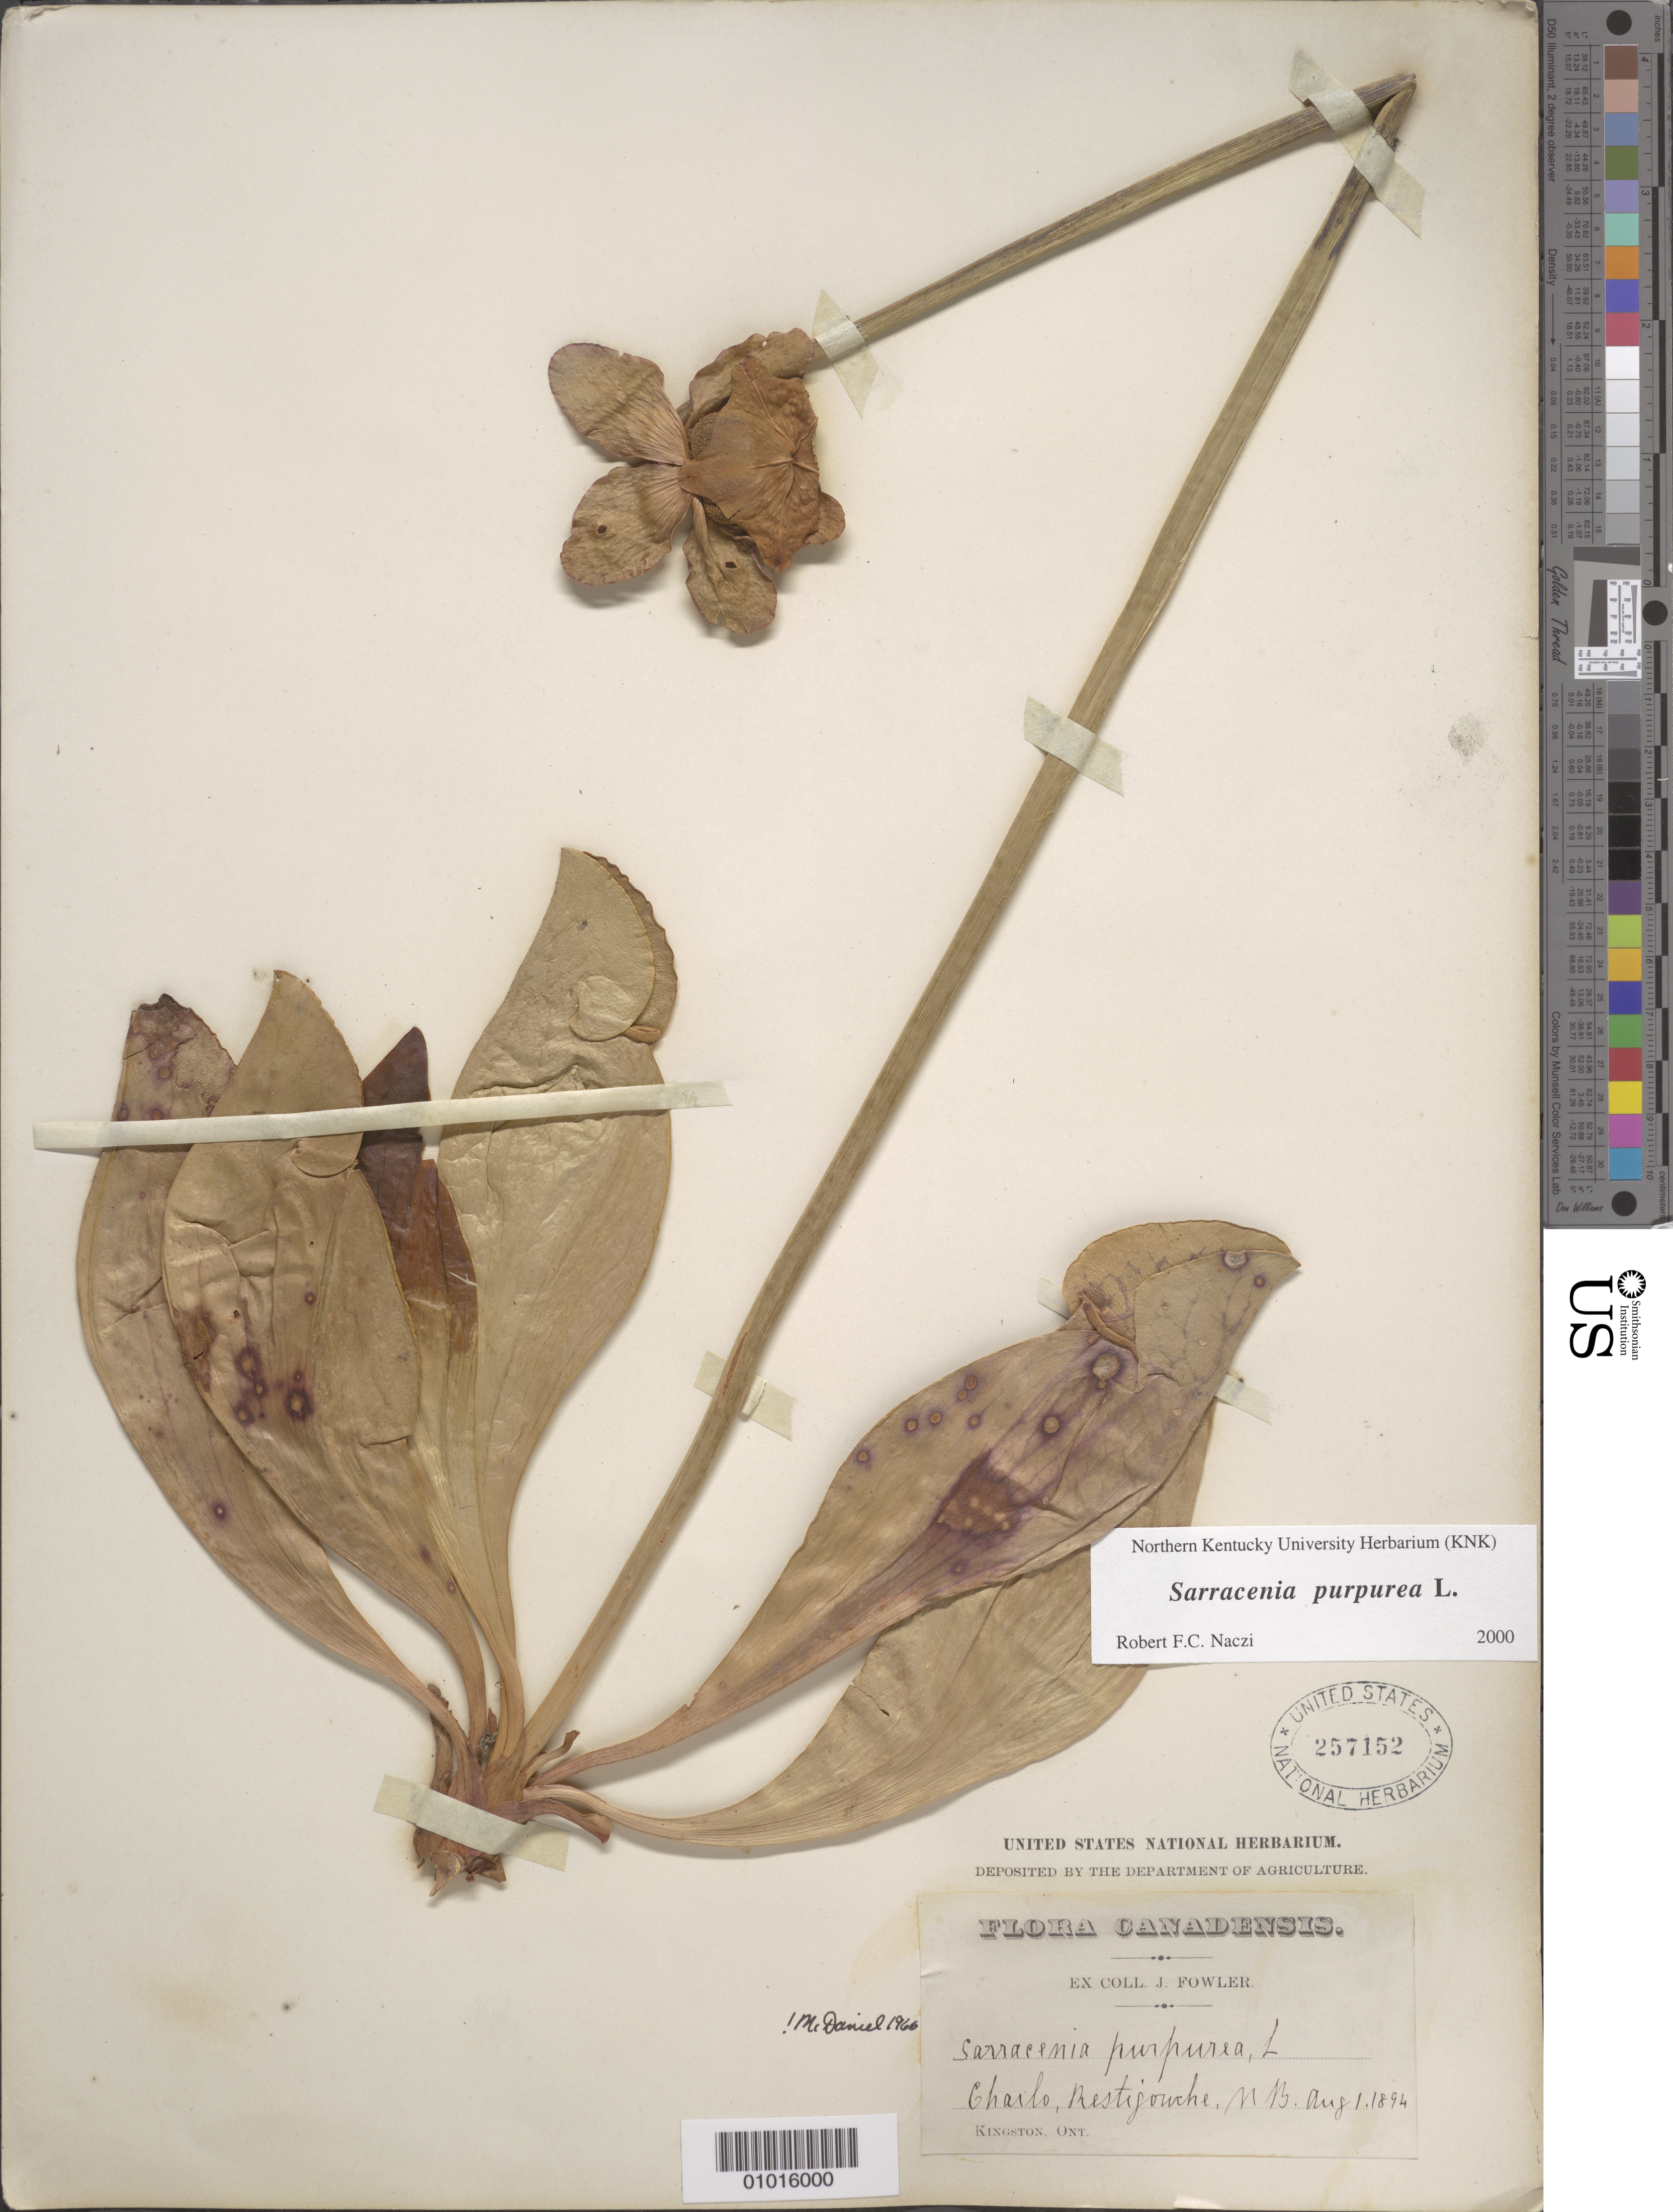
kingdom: Plantae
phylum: Tracheophyta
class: Magnoliopsida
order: Ericales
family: Sarraceniaceae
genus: Sarracenia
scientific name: Sarracenia purpurea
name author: L.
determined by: Naczi, R. F. C.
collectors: ex herb. J. Fowler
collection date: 1896-08-01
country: Canada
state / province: New Brunswick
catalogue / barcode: US 257152